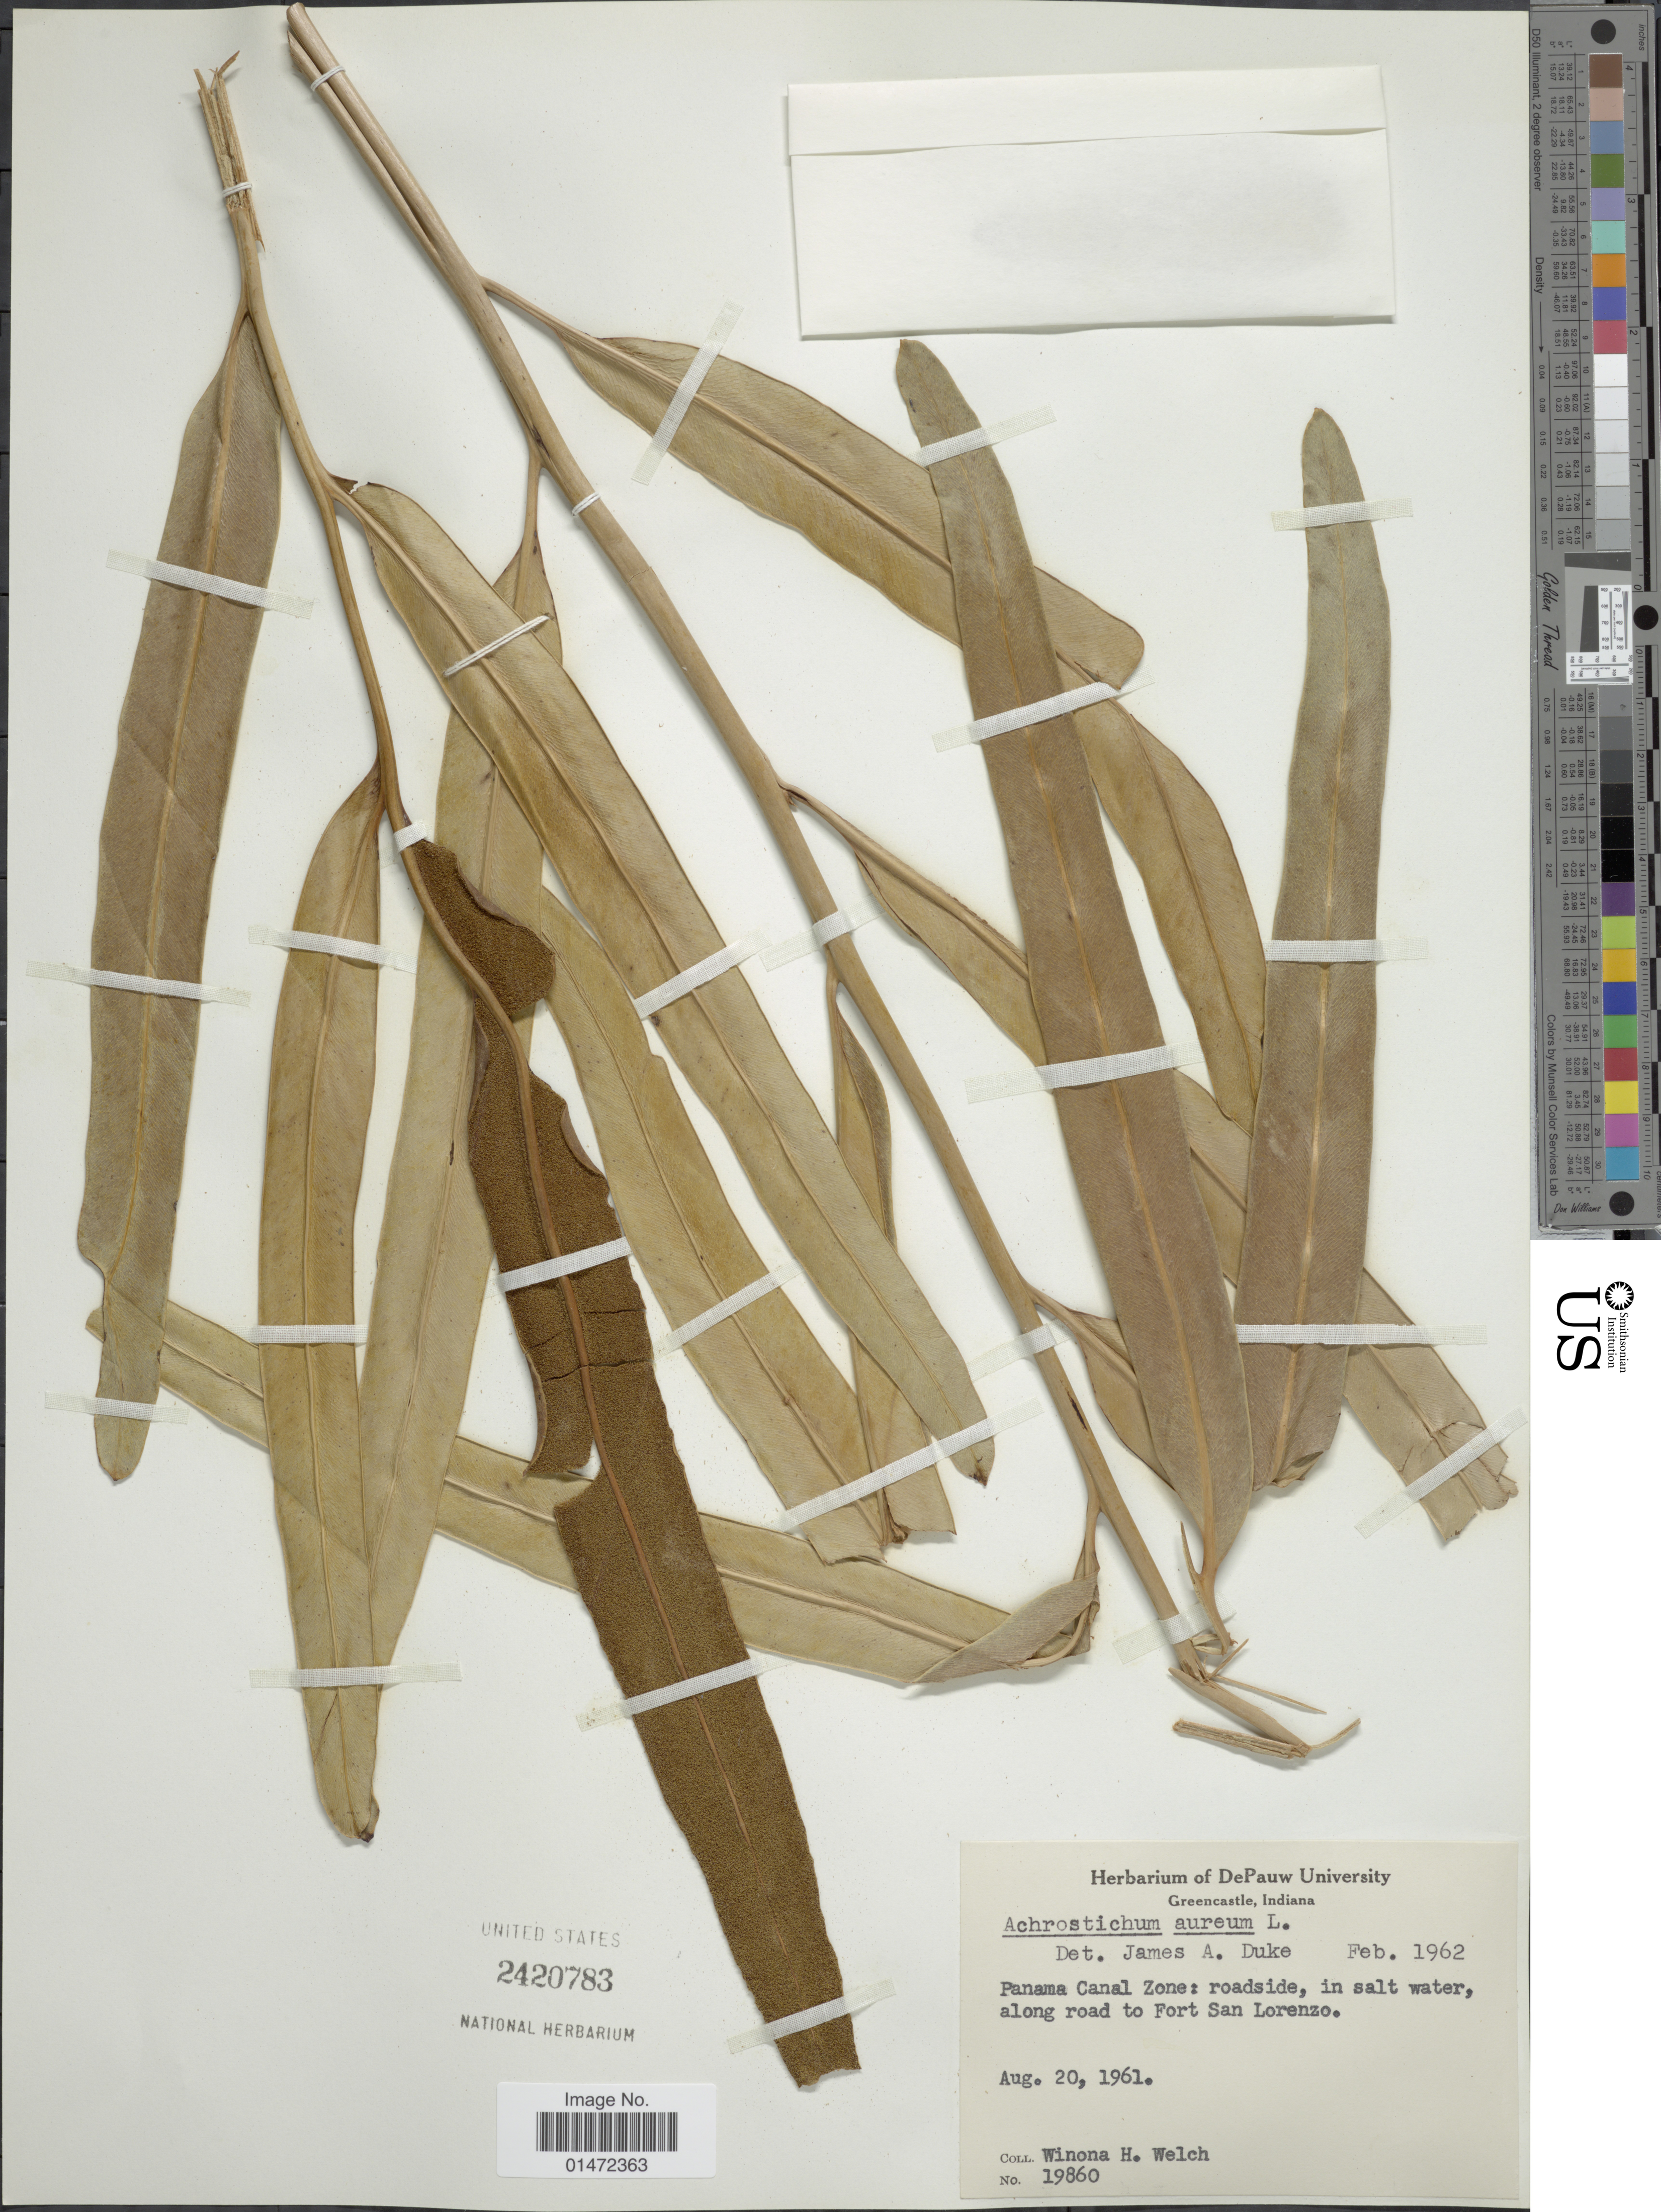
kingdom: Plantae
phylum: Tracheophyta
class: Polypodiopsida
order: Polypodiales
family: Pteridaceae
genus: Acrostichum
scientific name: Acrostichum aureum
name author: L.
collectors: W. H. Welch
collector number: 19860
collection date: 1961-08-20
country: Panama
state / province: Colón / Panamá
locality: Panama Canal Zone: roadside, in salt water, along road to Fort San Lorenzo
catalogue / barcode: US 2420783